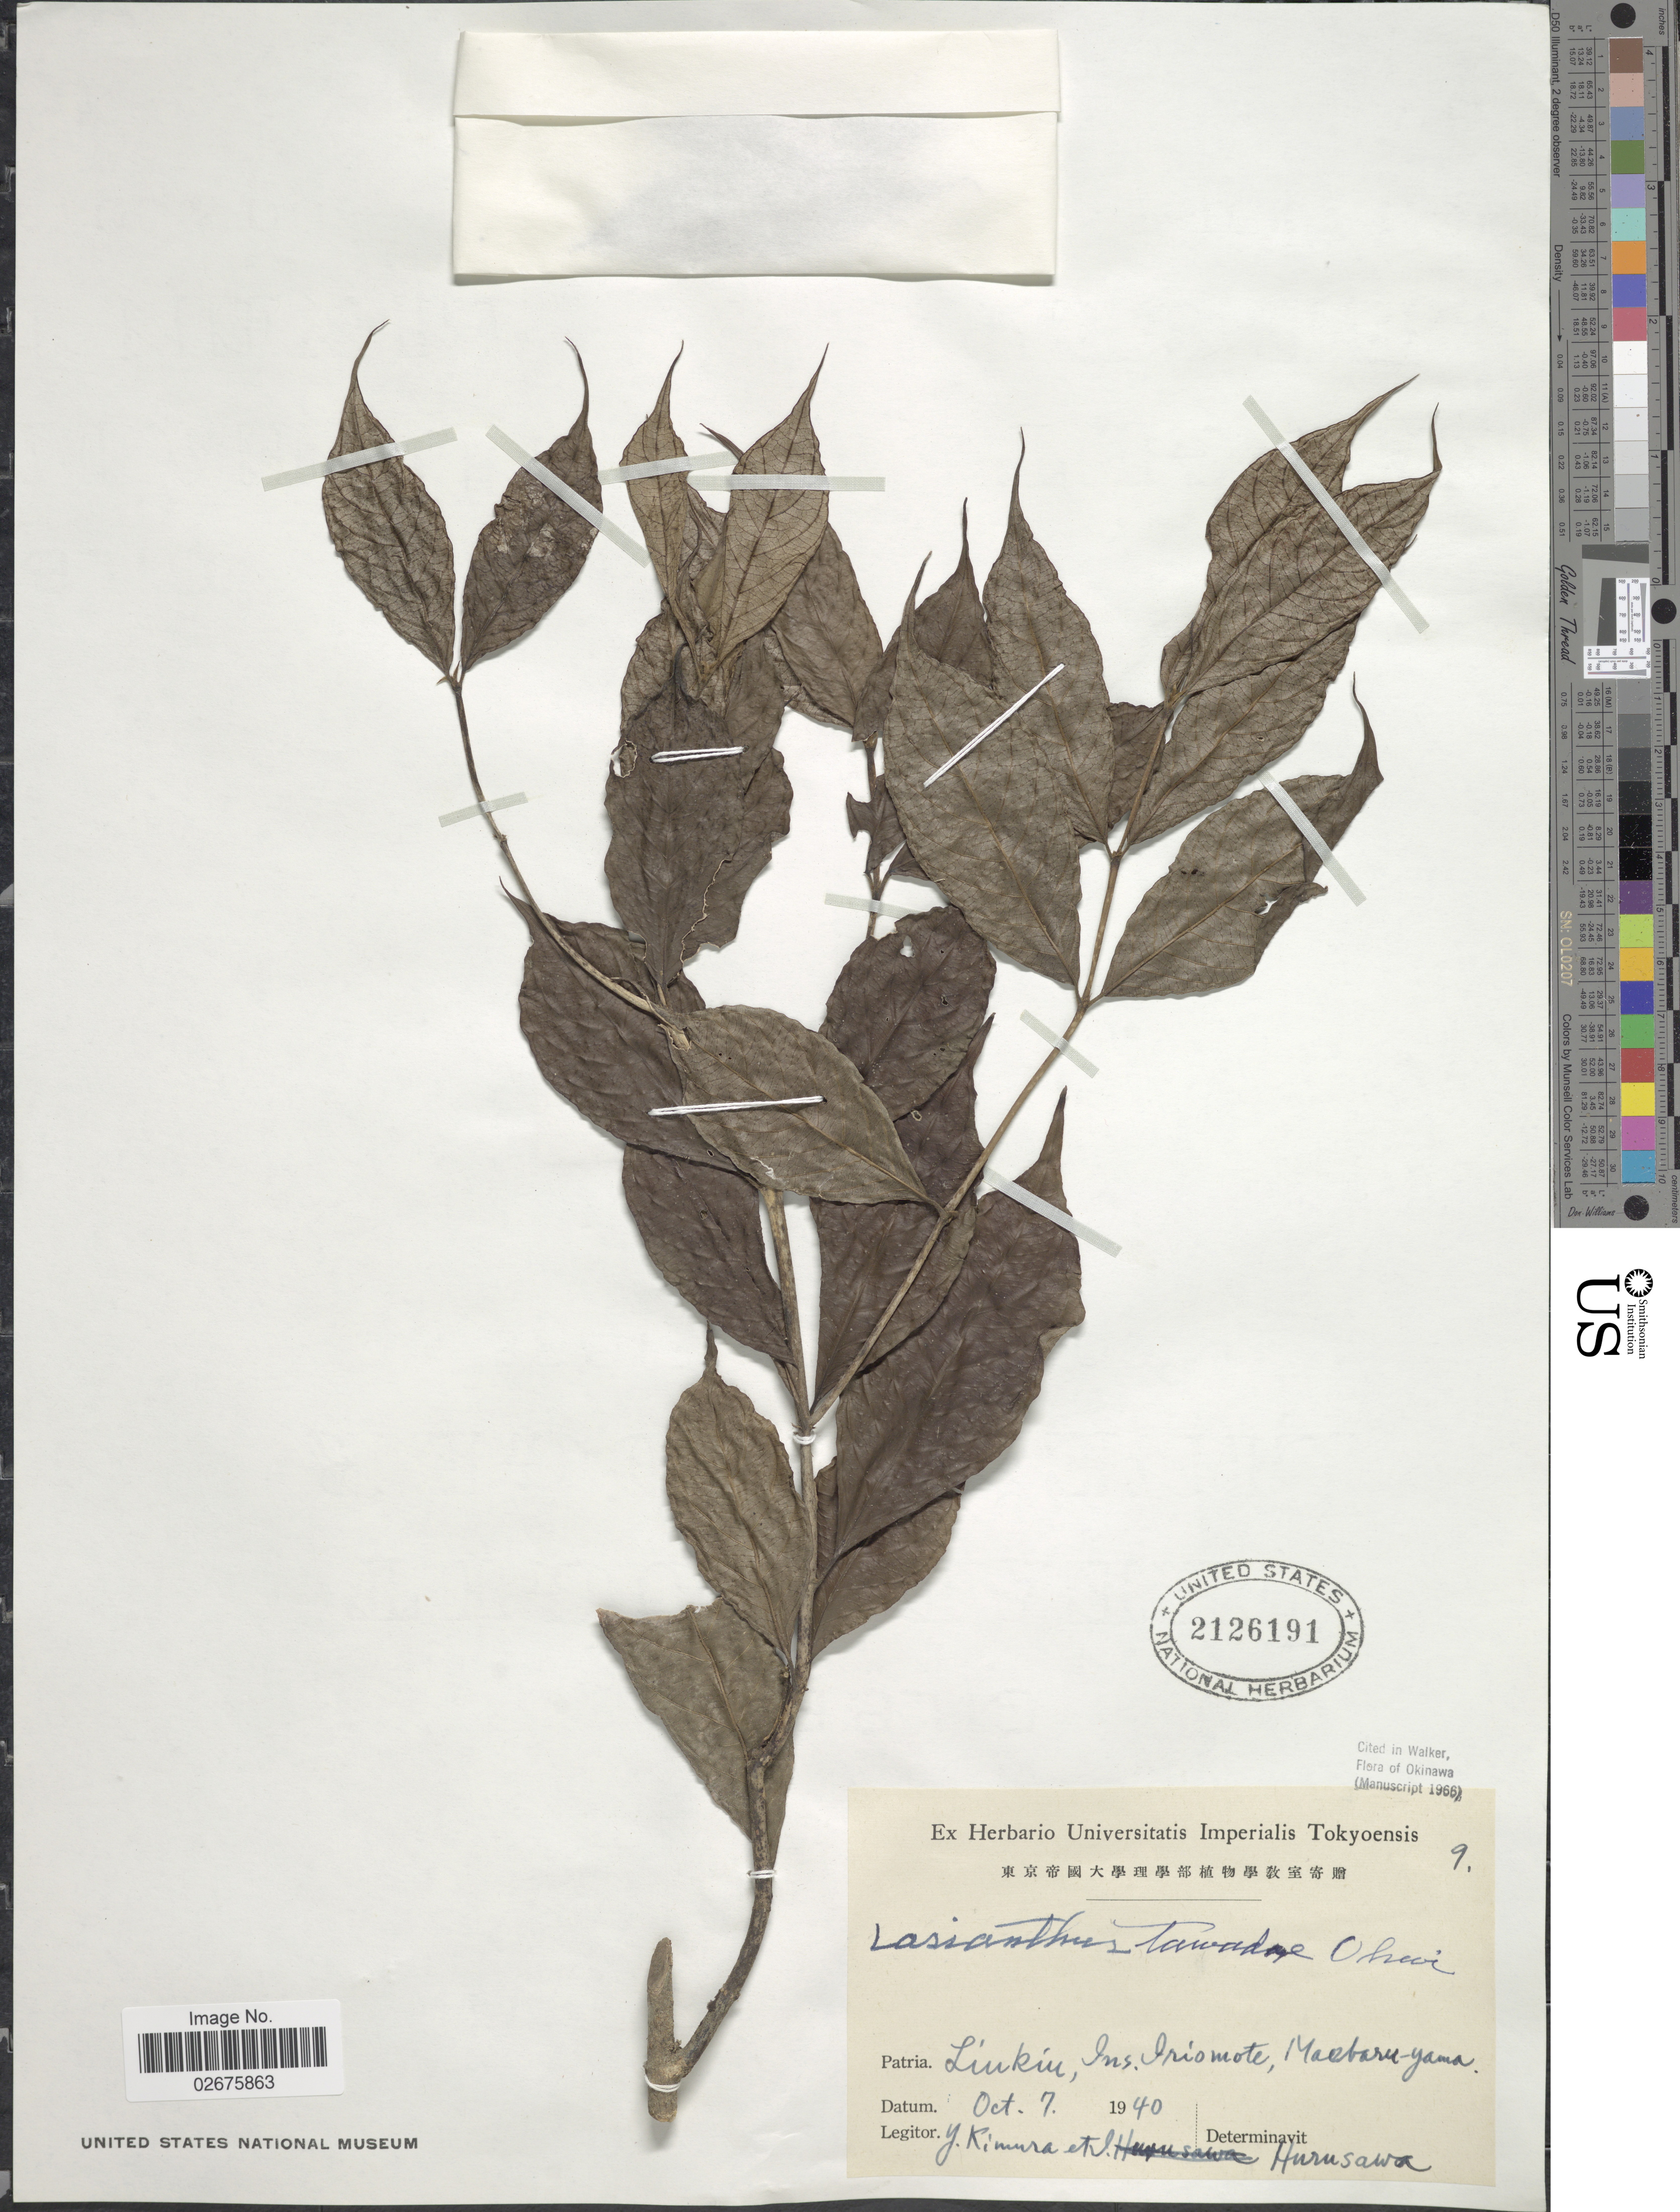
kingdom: Plantae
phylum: Tracheophyta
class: Magnoliopsida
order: Gentianales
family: Rubiaceae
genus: Lasianthus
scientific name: Lasianthus tawadae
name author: Ohwi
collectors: Y. Kimura & I. Hurusawa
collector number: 9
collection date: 1940-10-07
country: Japan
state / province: Okinawa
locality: Liukiu, Ins Iriomote, Maebaru-yama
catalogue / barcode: US 2126191